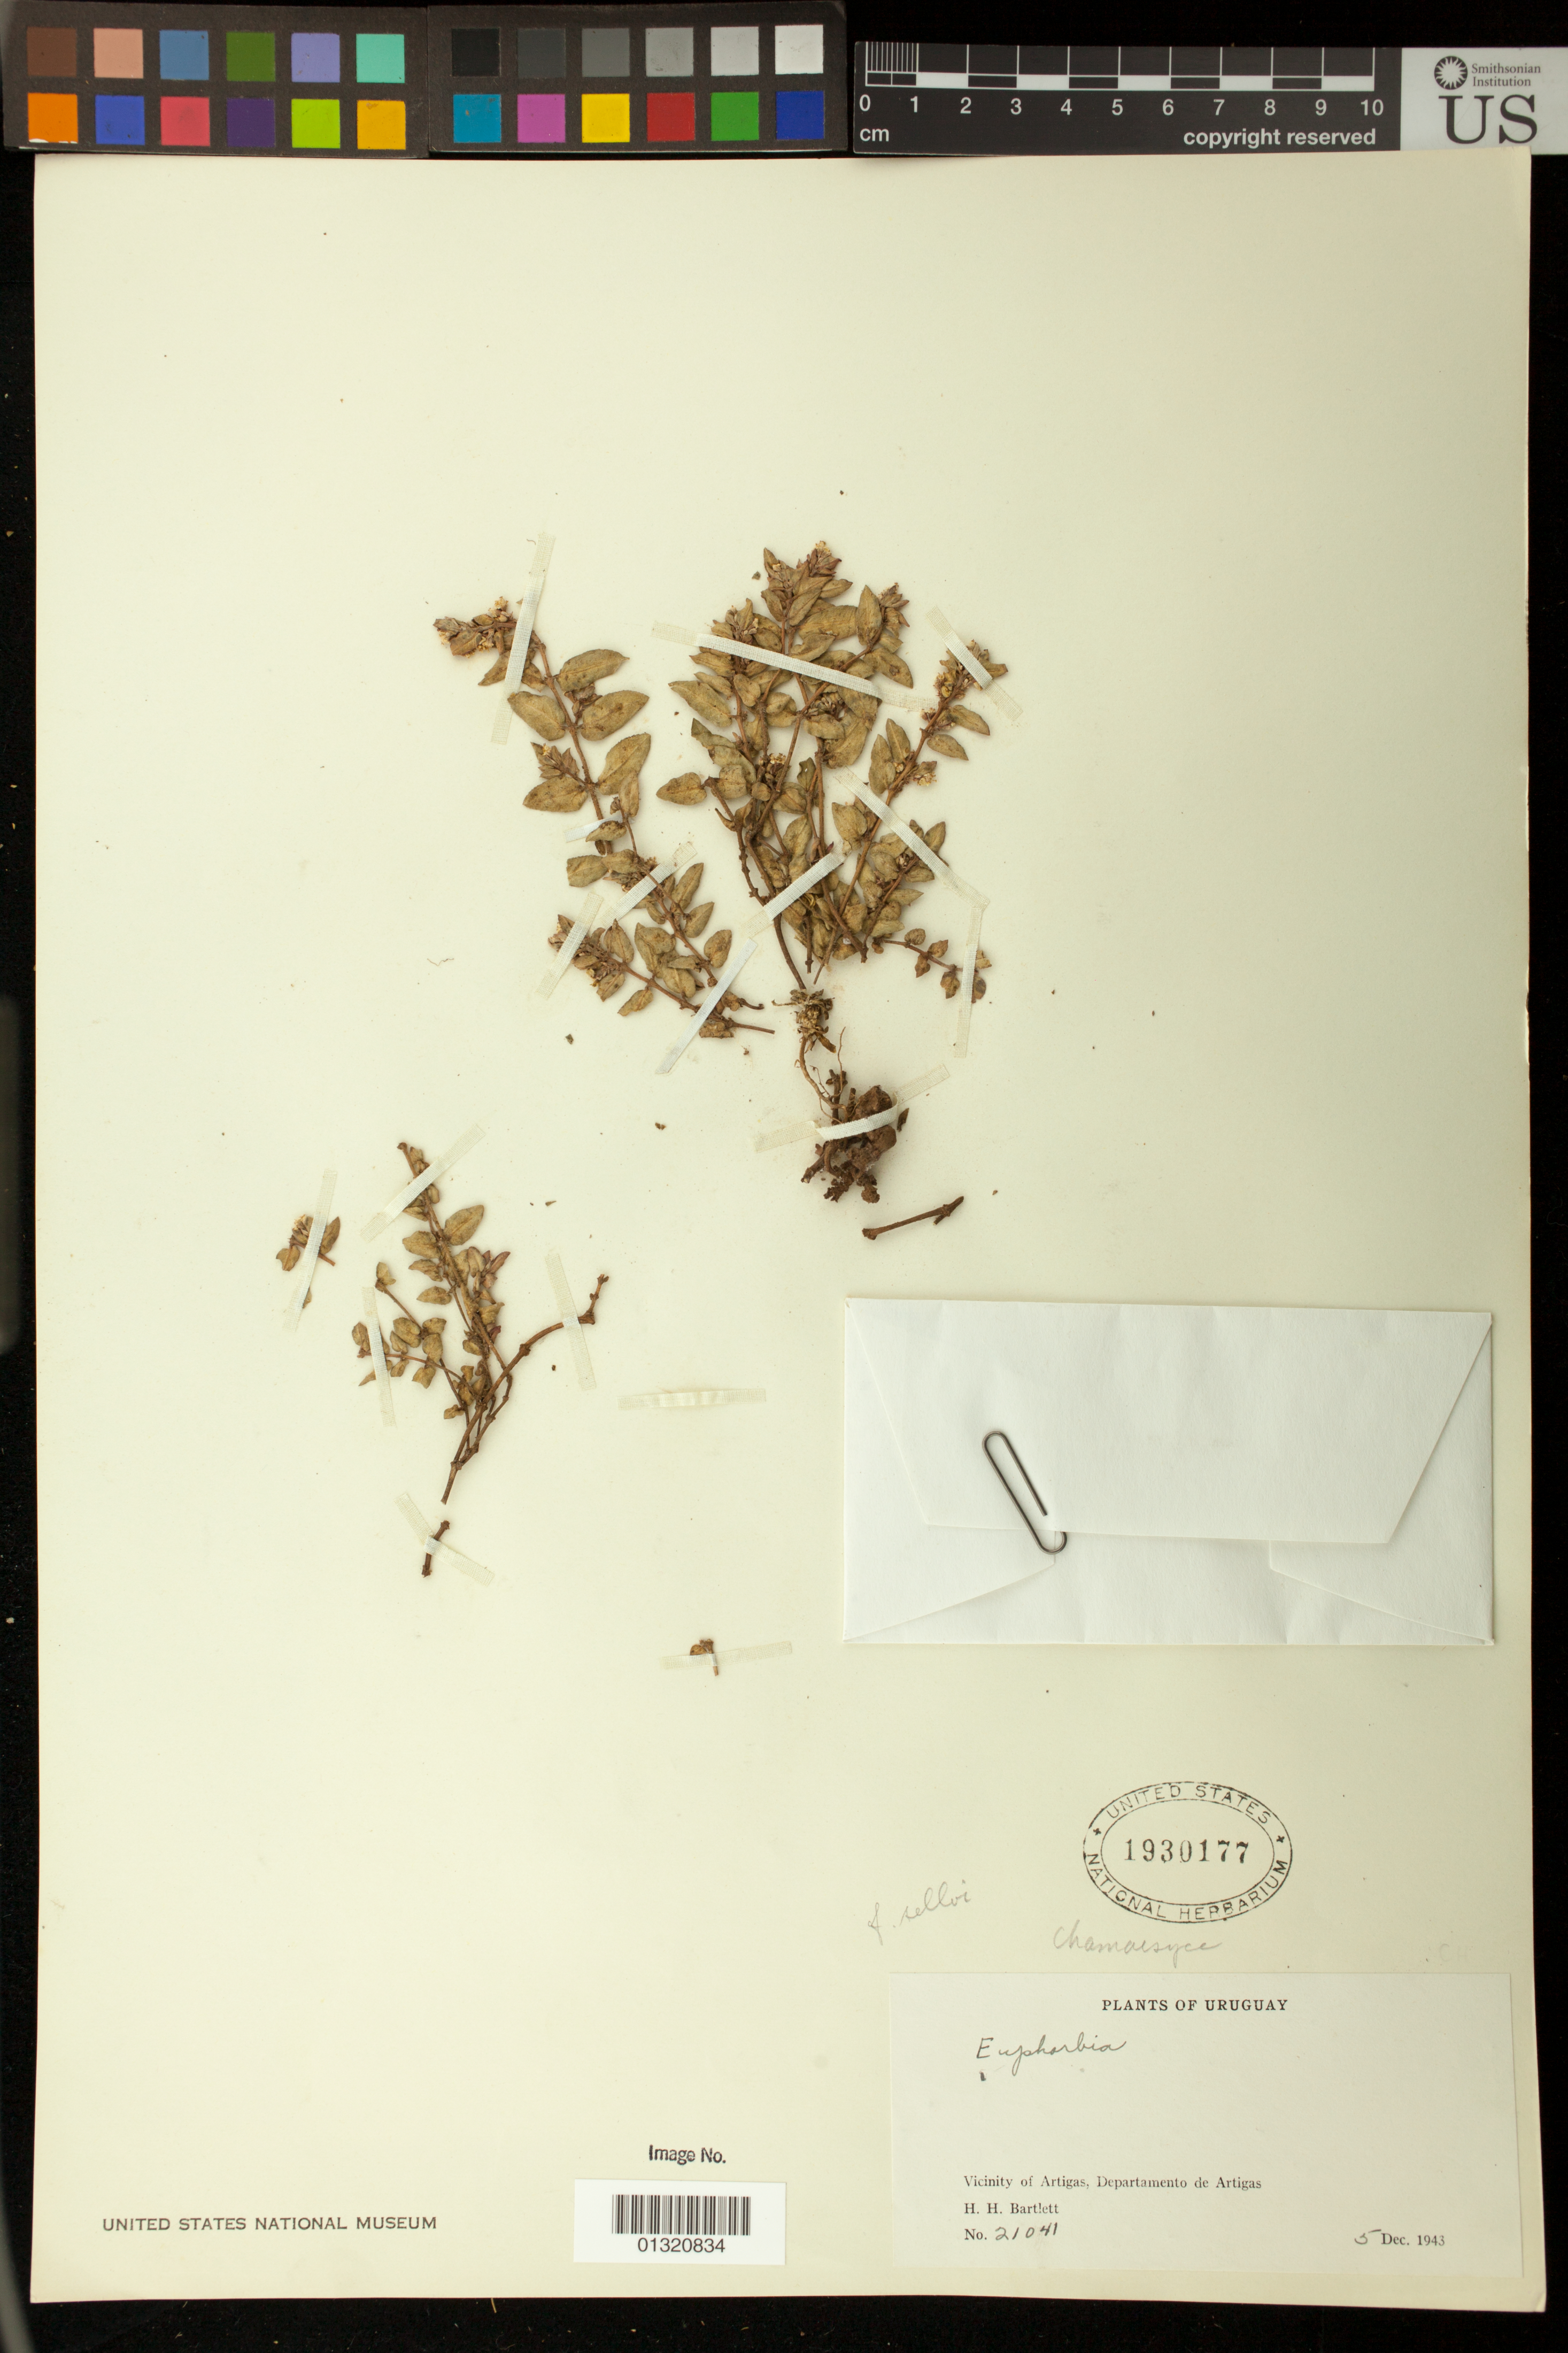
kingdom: Plantae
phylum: Tracheophyta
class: Magnoliopsida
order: Malpighiales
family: Euphorbiaceae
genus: Euphorbia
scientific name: Euphorbia sp.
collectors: H. H. Bartlett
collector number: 21041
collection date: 1943-12-05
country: Uruguay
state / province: Artigas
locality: Vicinity of Artigas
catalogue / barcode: US 1930177